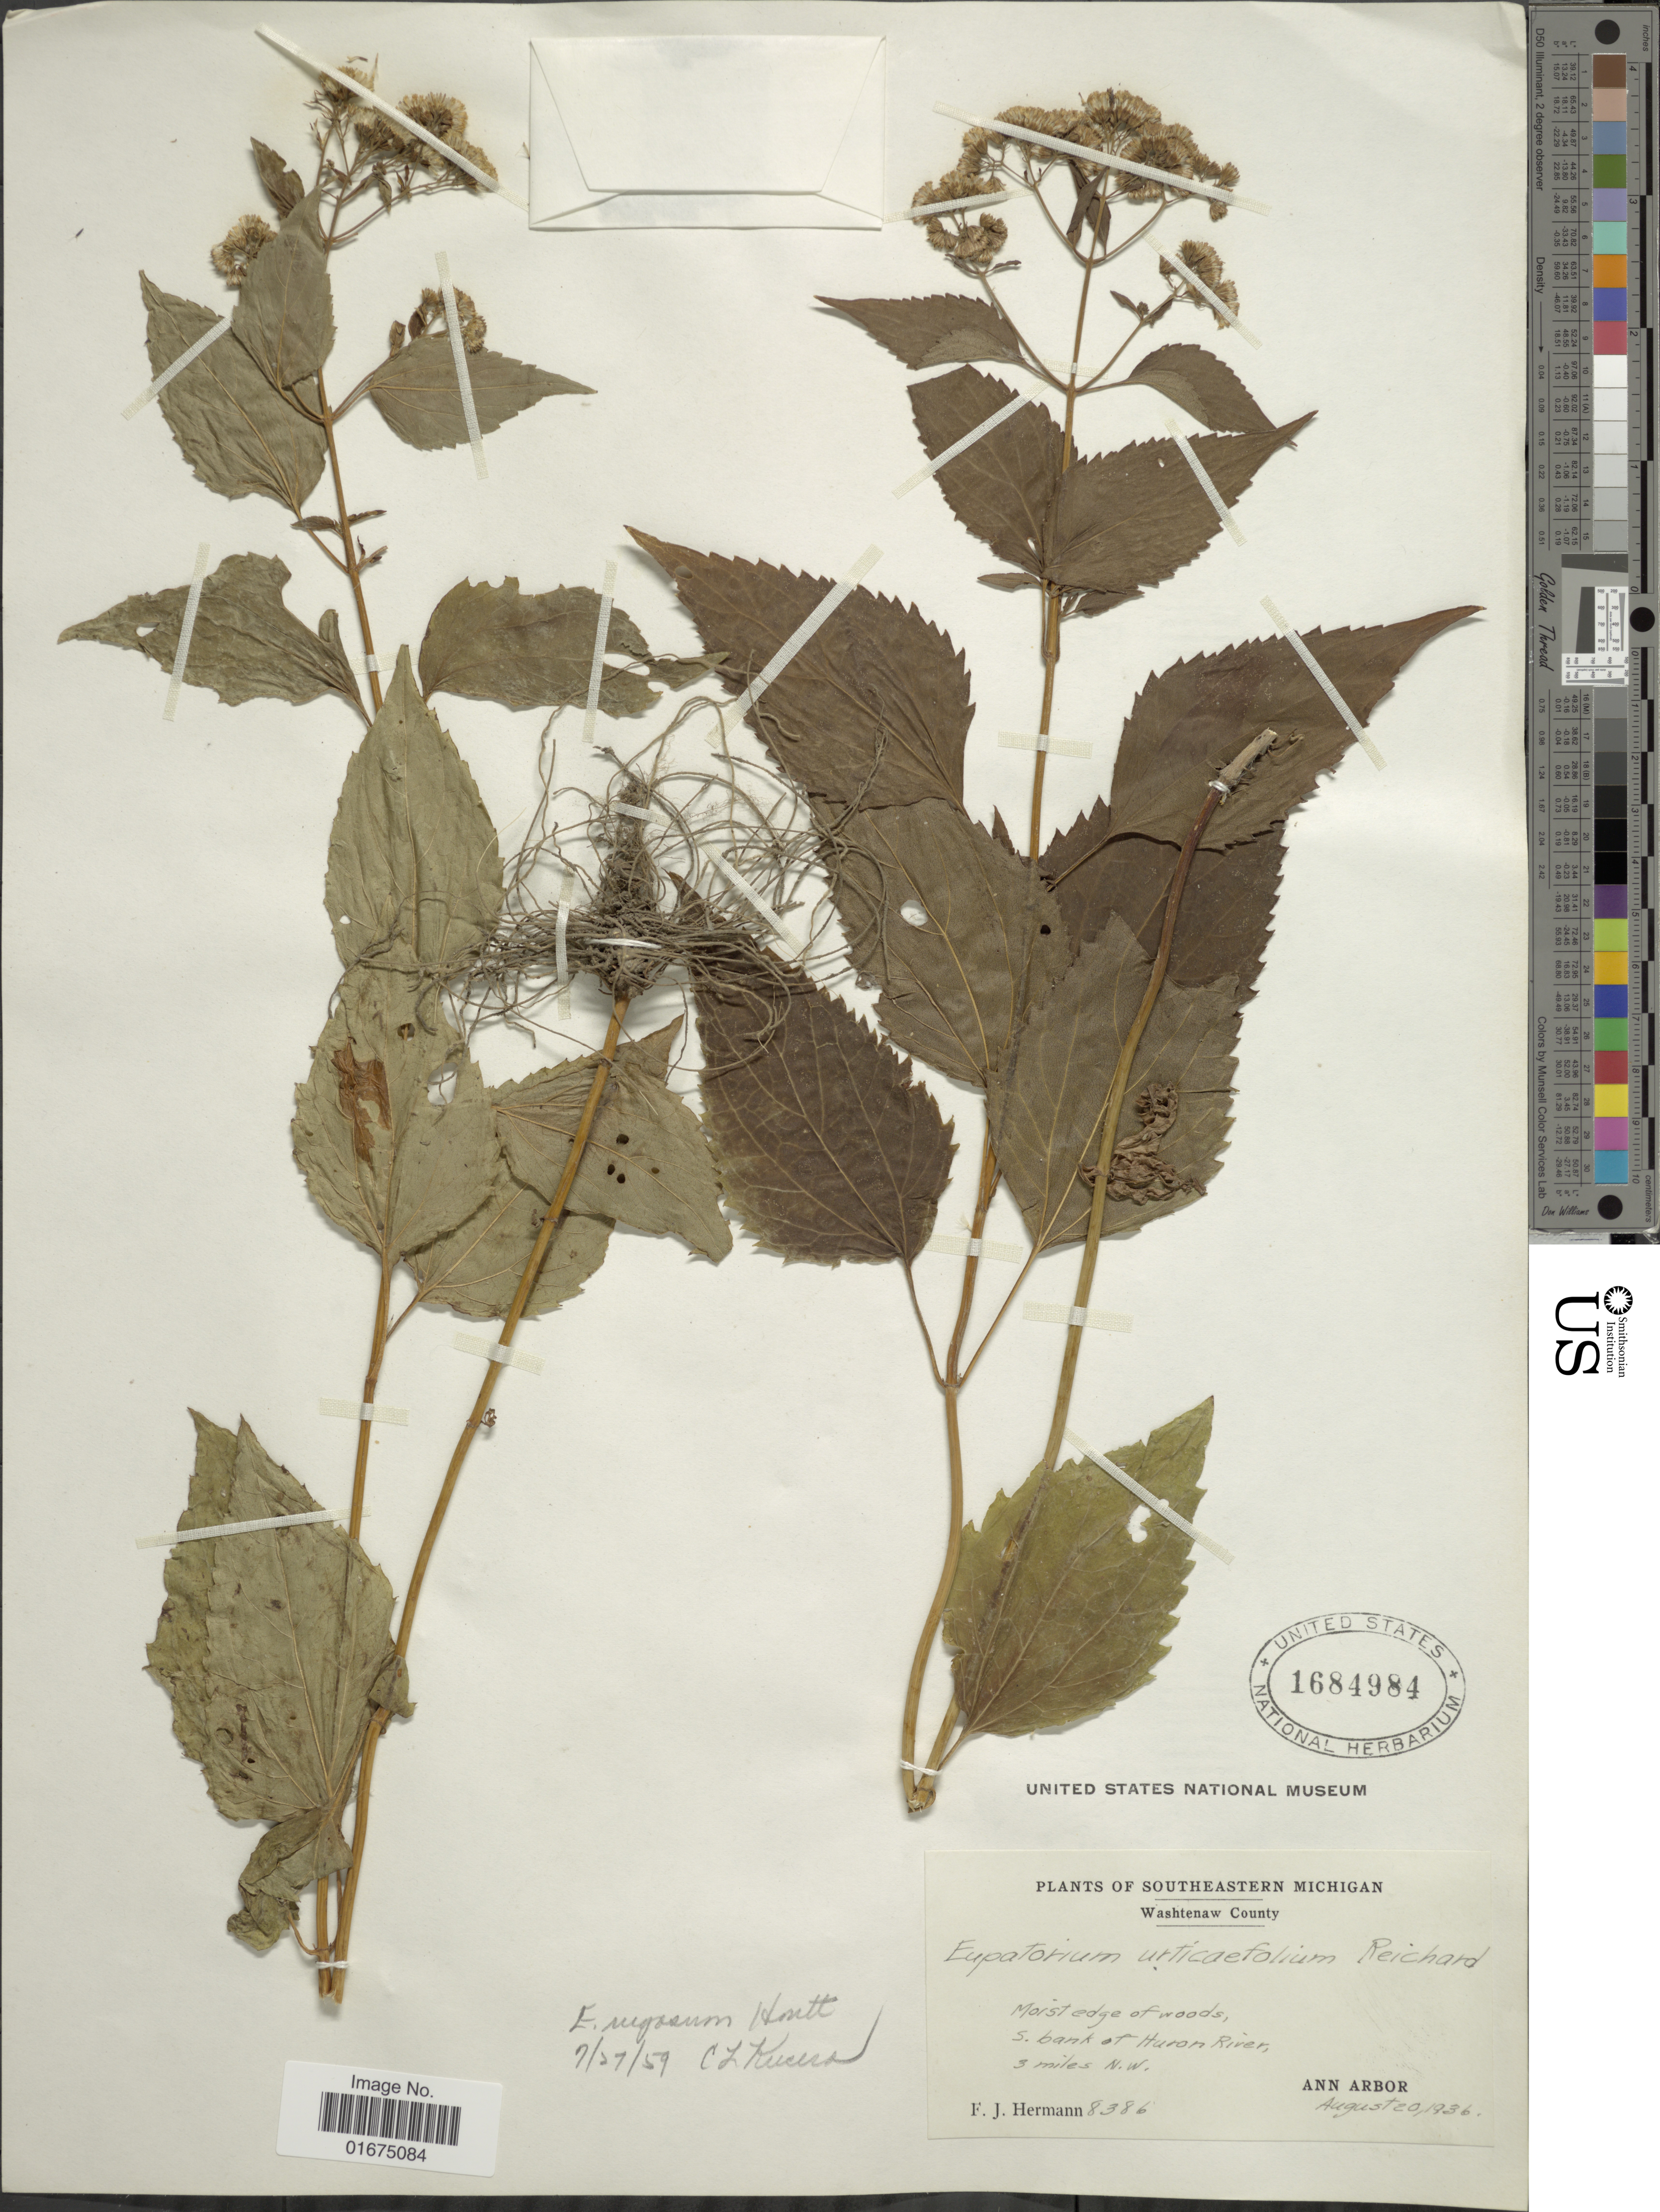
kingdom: Plantae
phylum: Tracheophyta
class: Magnoliopsida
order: Asterales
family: Asteraceae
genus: Ageratina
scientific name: Ageratina altissima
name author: (L.) R.M. King & H. Rob.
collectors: F. J. Hermann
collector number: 8386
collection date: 1936-08-20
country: United States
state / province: Michigan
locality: Southeastern Michigan, Washtenaw County, Moist edge of woods, S. bank of Huron River, 3 miles N.W.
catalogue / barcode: US 1684984